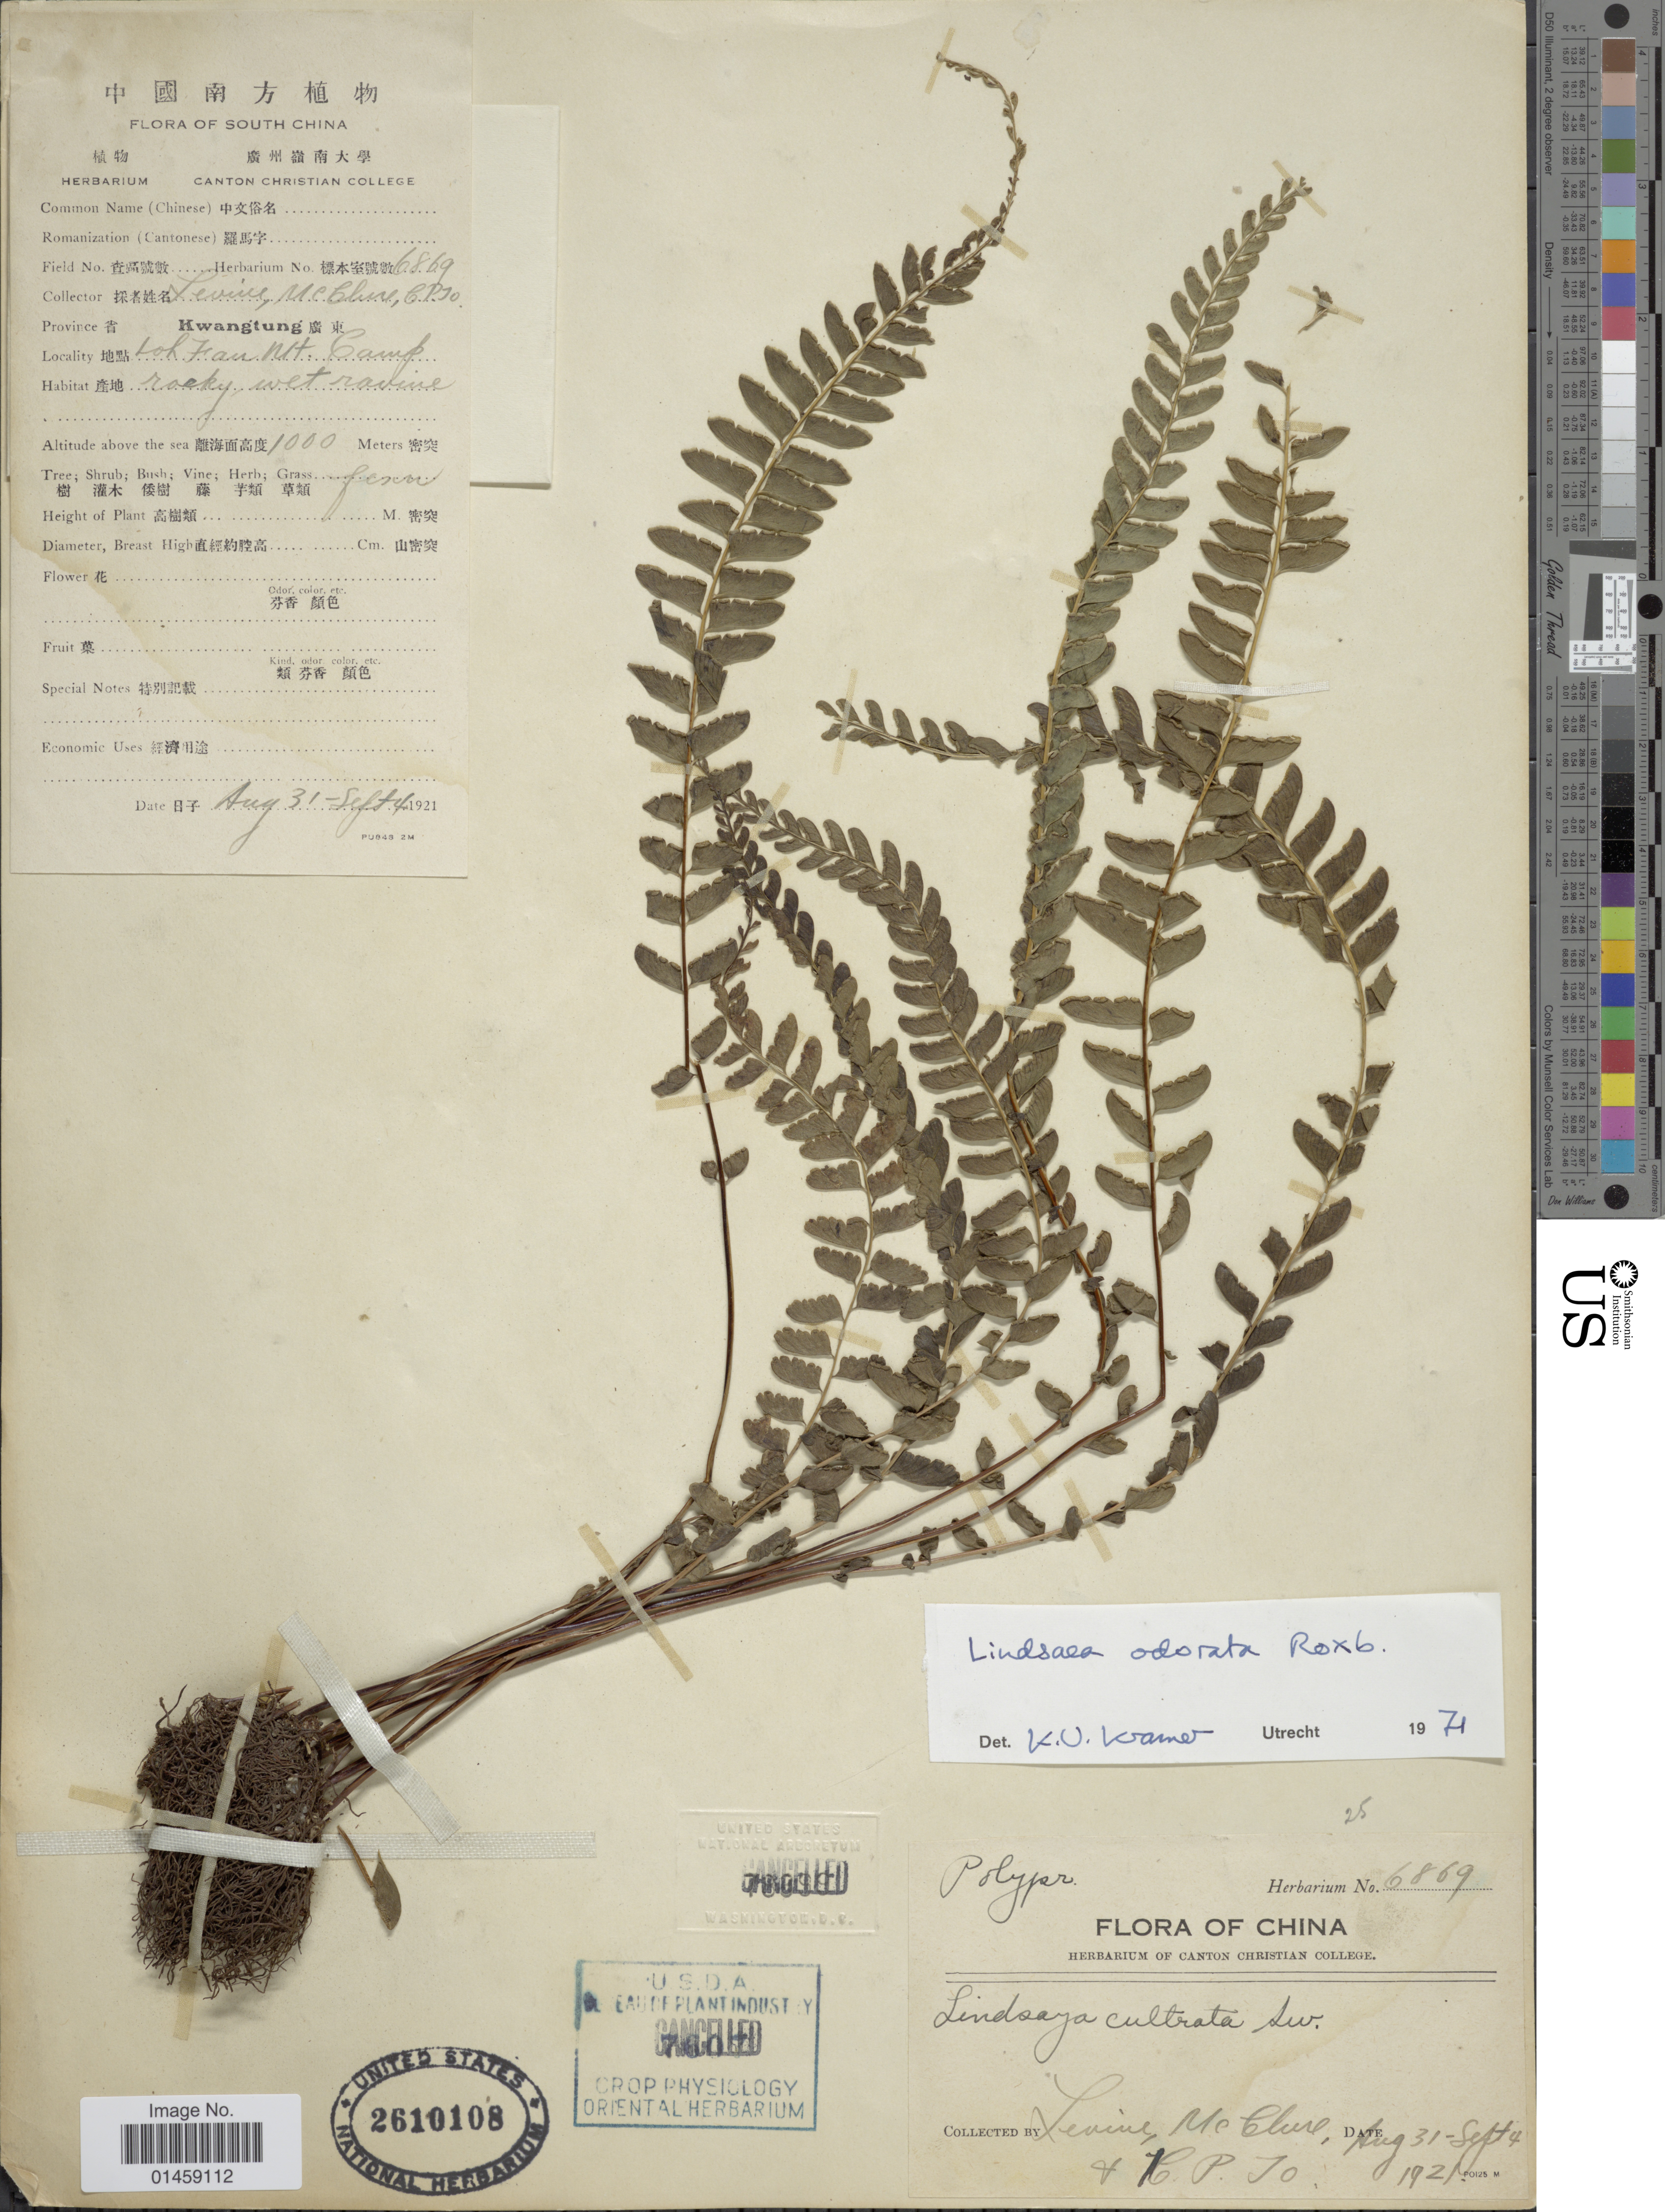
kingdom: Plantae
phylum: Tracheophyta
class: Polypodiopsida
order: Polypodiales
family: Lindsaeaceae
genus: Lindsaea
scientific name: Lindsaea odorata var. odorata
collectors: L. McClure & C. Jo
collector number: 6869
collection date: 1921-08-31/1921-09-04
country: China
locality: South China, Loh Fau Mt. Camp.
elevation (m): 1000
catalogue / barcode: US 2610108